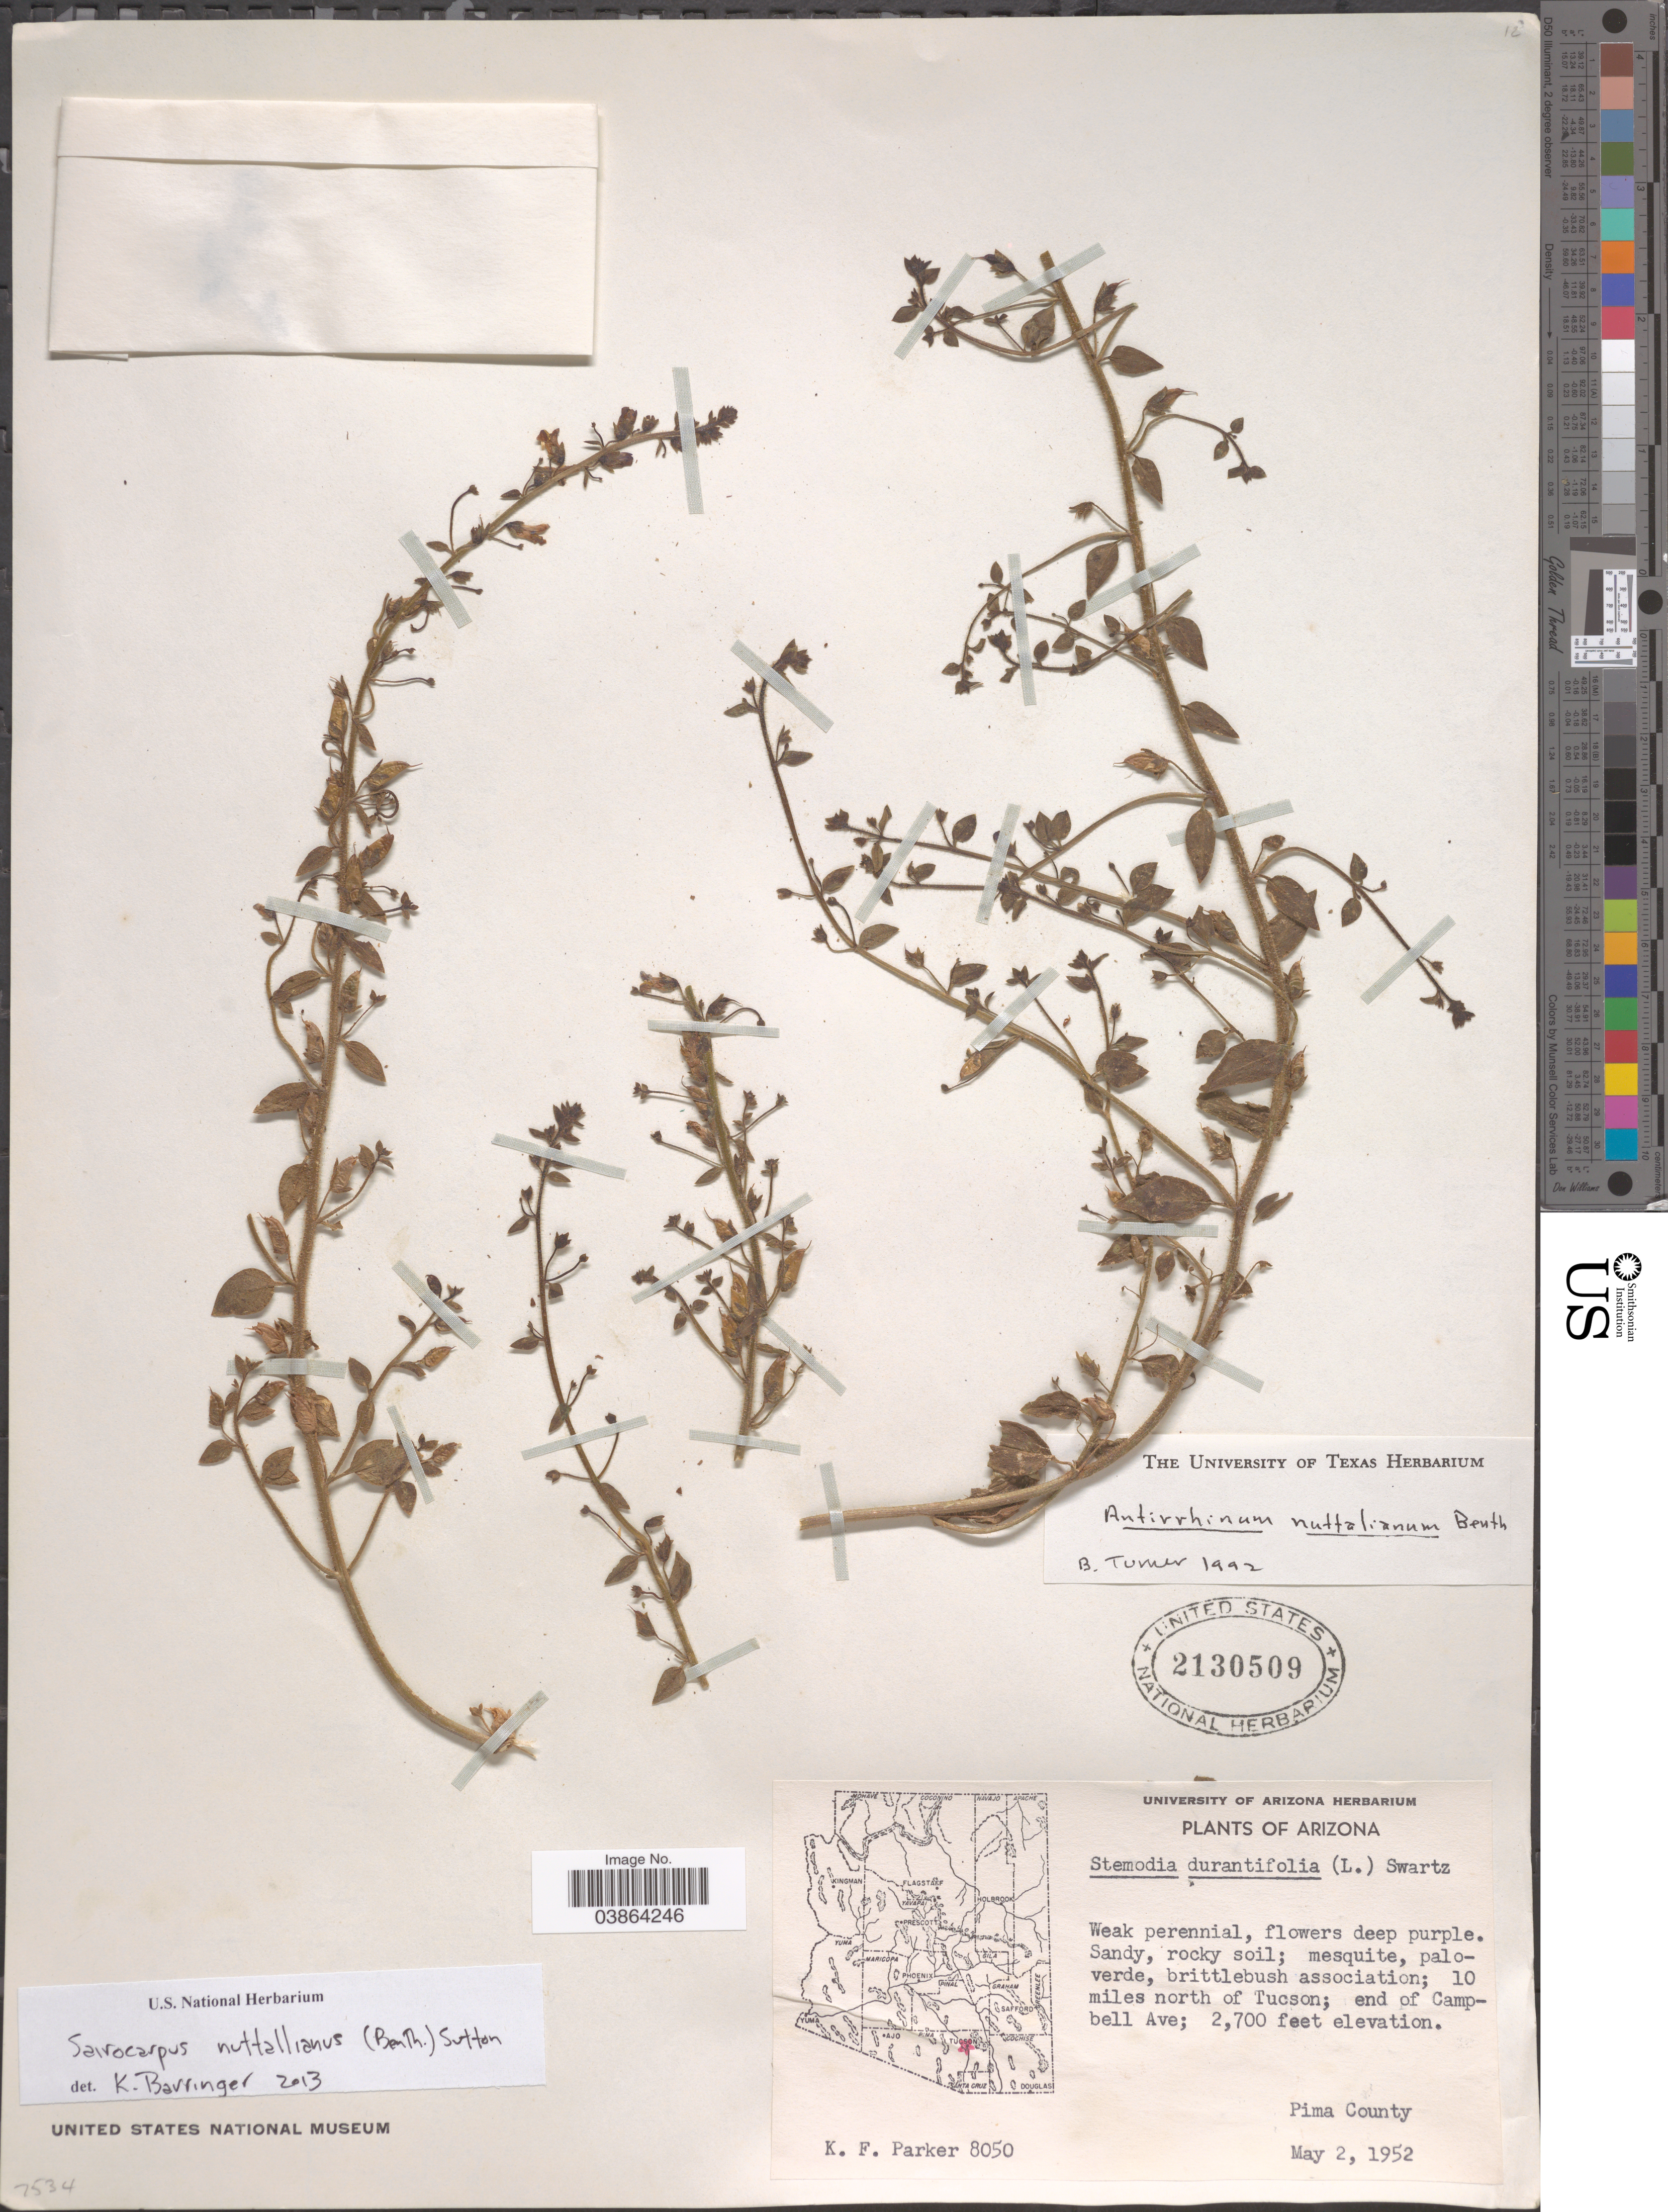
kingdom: Plantae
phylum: Tracheophyta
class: Magnoliopsida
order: Lamiales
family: Plantaginaceae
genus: Sairocarpus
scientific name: Sairocarpus nuttallianus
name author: (Benth.) D.A. Sutton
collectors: K. F. Parker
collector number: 8050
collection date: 1952-05-02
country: United States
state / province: Arizona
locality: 10 miles north of Tucson; end of Campbell Ave. Pima County.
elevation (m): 823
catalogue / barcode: US 2130509